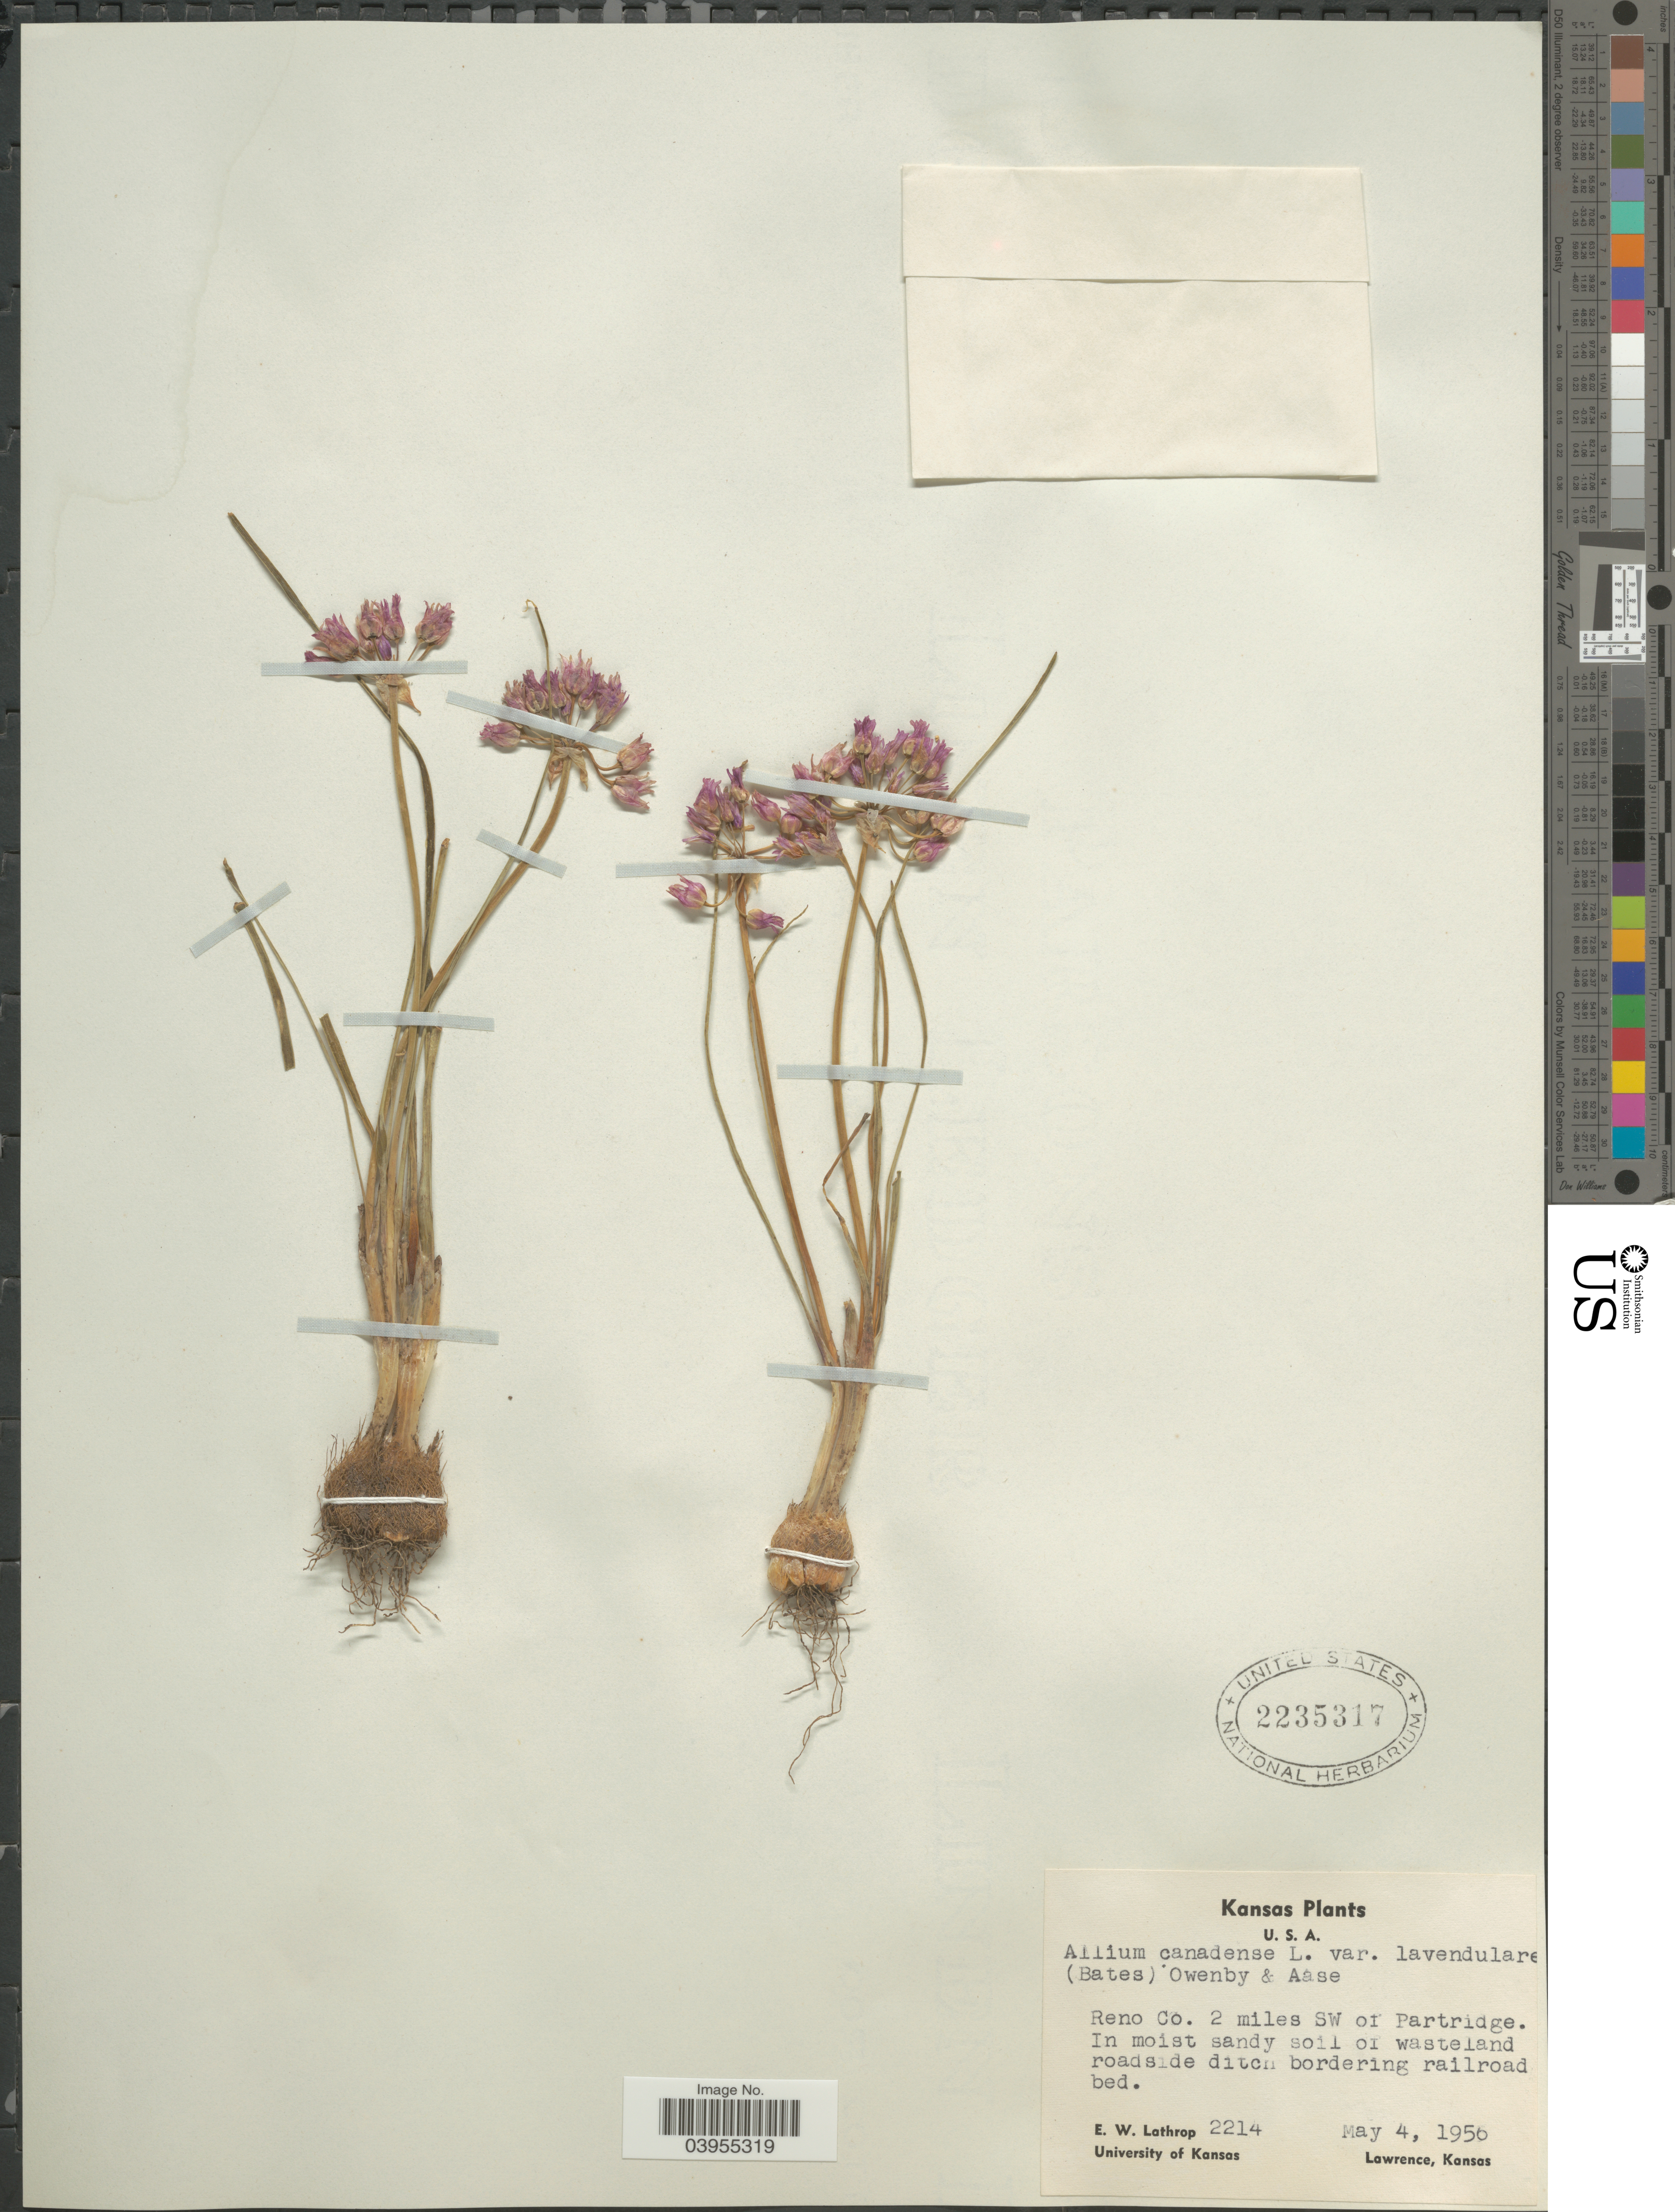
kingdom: Plantae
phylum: Tracheophyta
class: Liliopsida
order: Asparagales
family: Amaryllidaceae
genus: Allium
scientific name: Allium canadense var. hyacinthoides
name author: (Bush) Ownbey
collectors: E. W. Lathrop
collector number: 2214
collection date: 1956-05-04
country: United States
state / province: Kansas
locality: Reno Co. 2 miles SW of Partridge.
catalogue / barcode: US 2235317